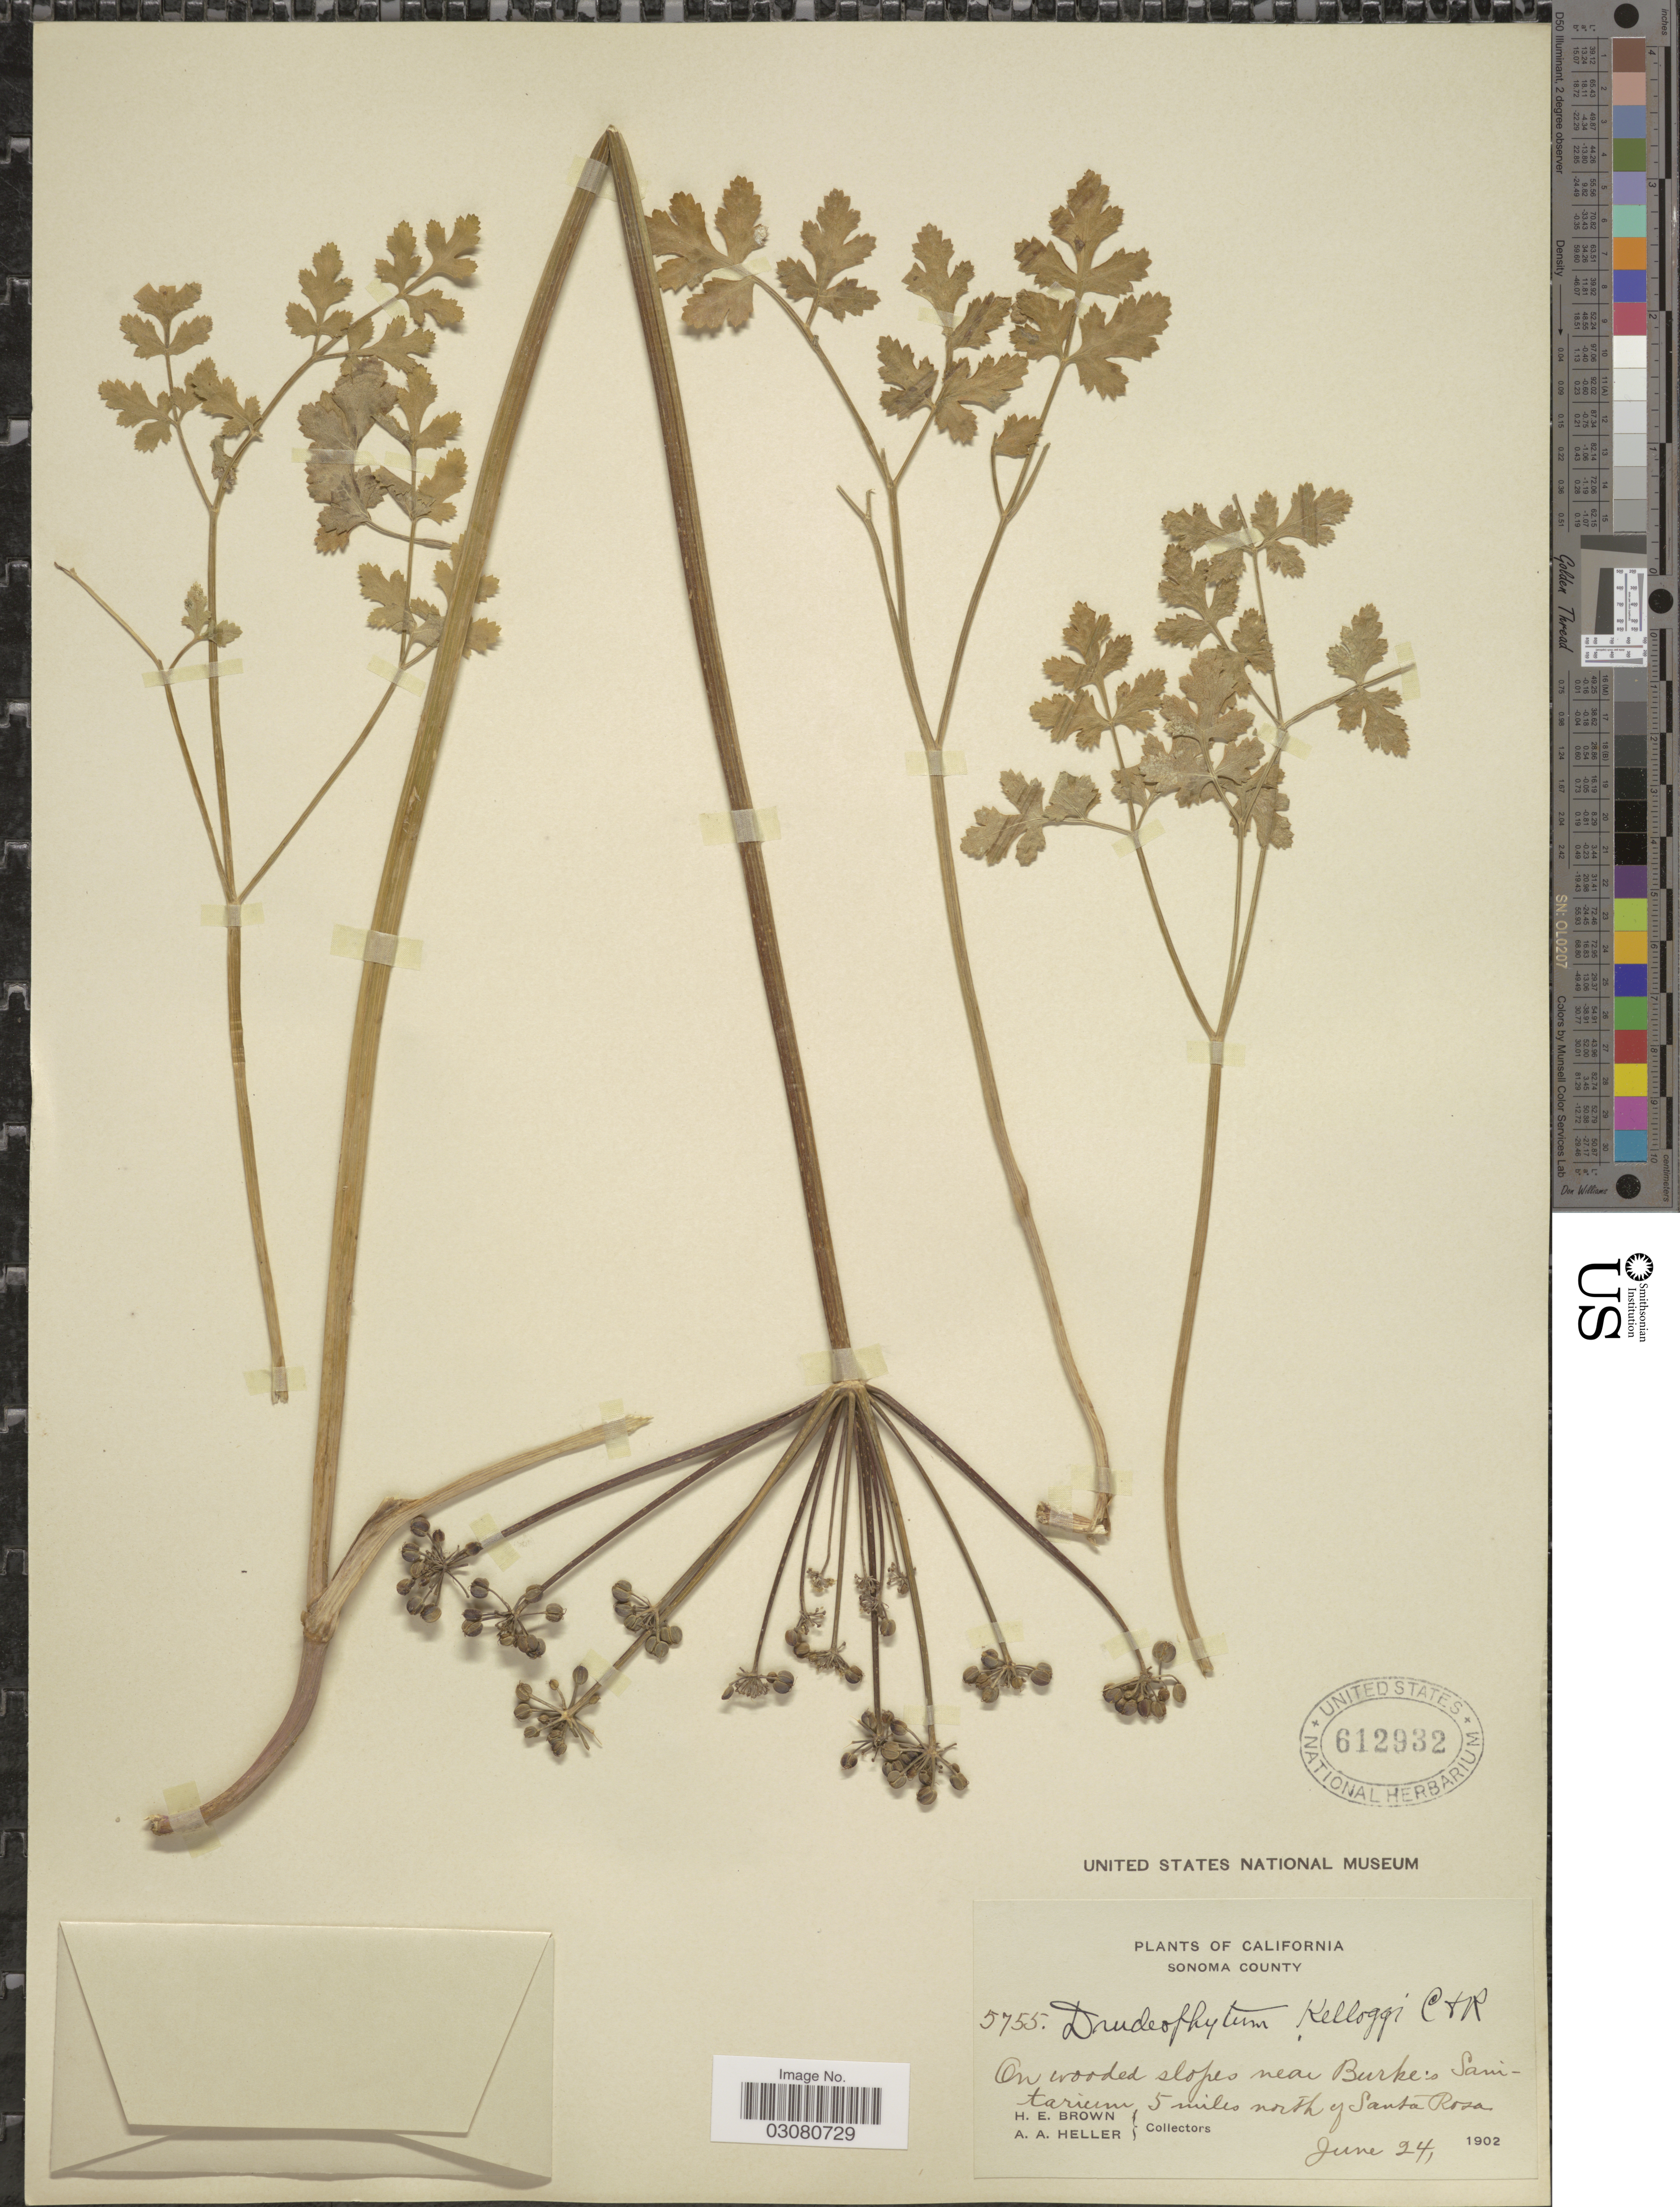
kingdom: Plantae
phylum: Tracheophyta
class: Magnoliopsida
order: Apiales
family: Apiaceae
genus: Drudeophytum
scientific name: Drudeophytum kelloggii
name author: (A. Gray) J.M. Coult. & Rose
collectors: H. E. Brown & A. A. Heller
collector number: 5755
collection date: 1902-06-24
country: United States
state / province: California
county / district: Sonoma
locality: Sonoma County. Slopes near Burke's Sanitarium 5 miles north of Santa Rosa.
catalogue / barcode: US 612932